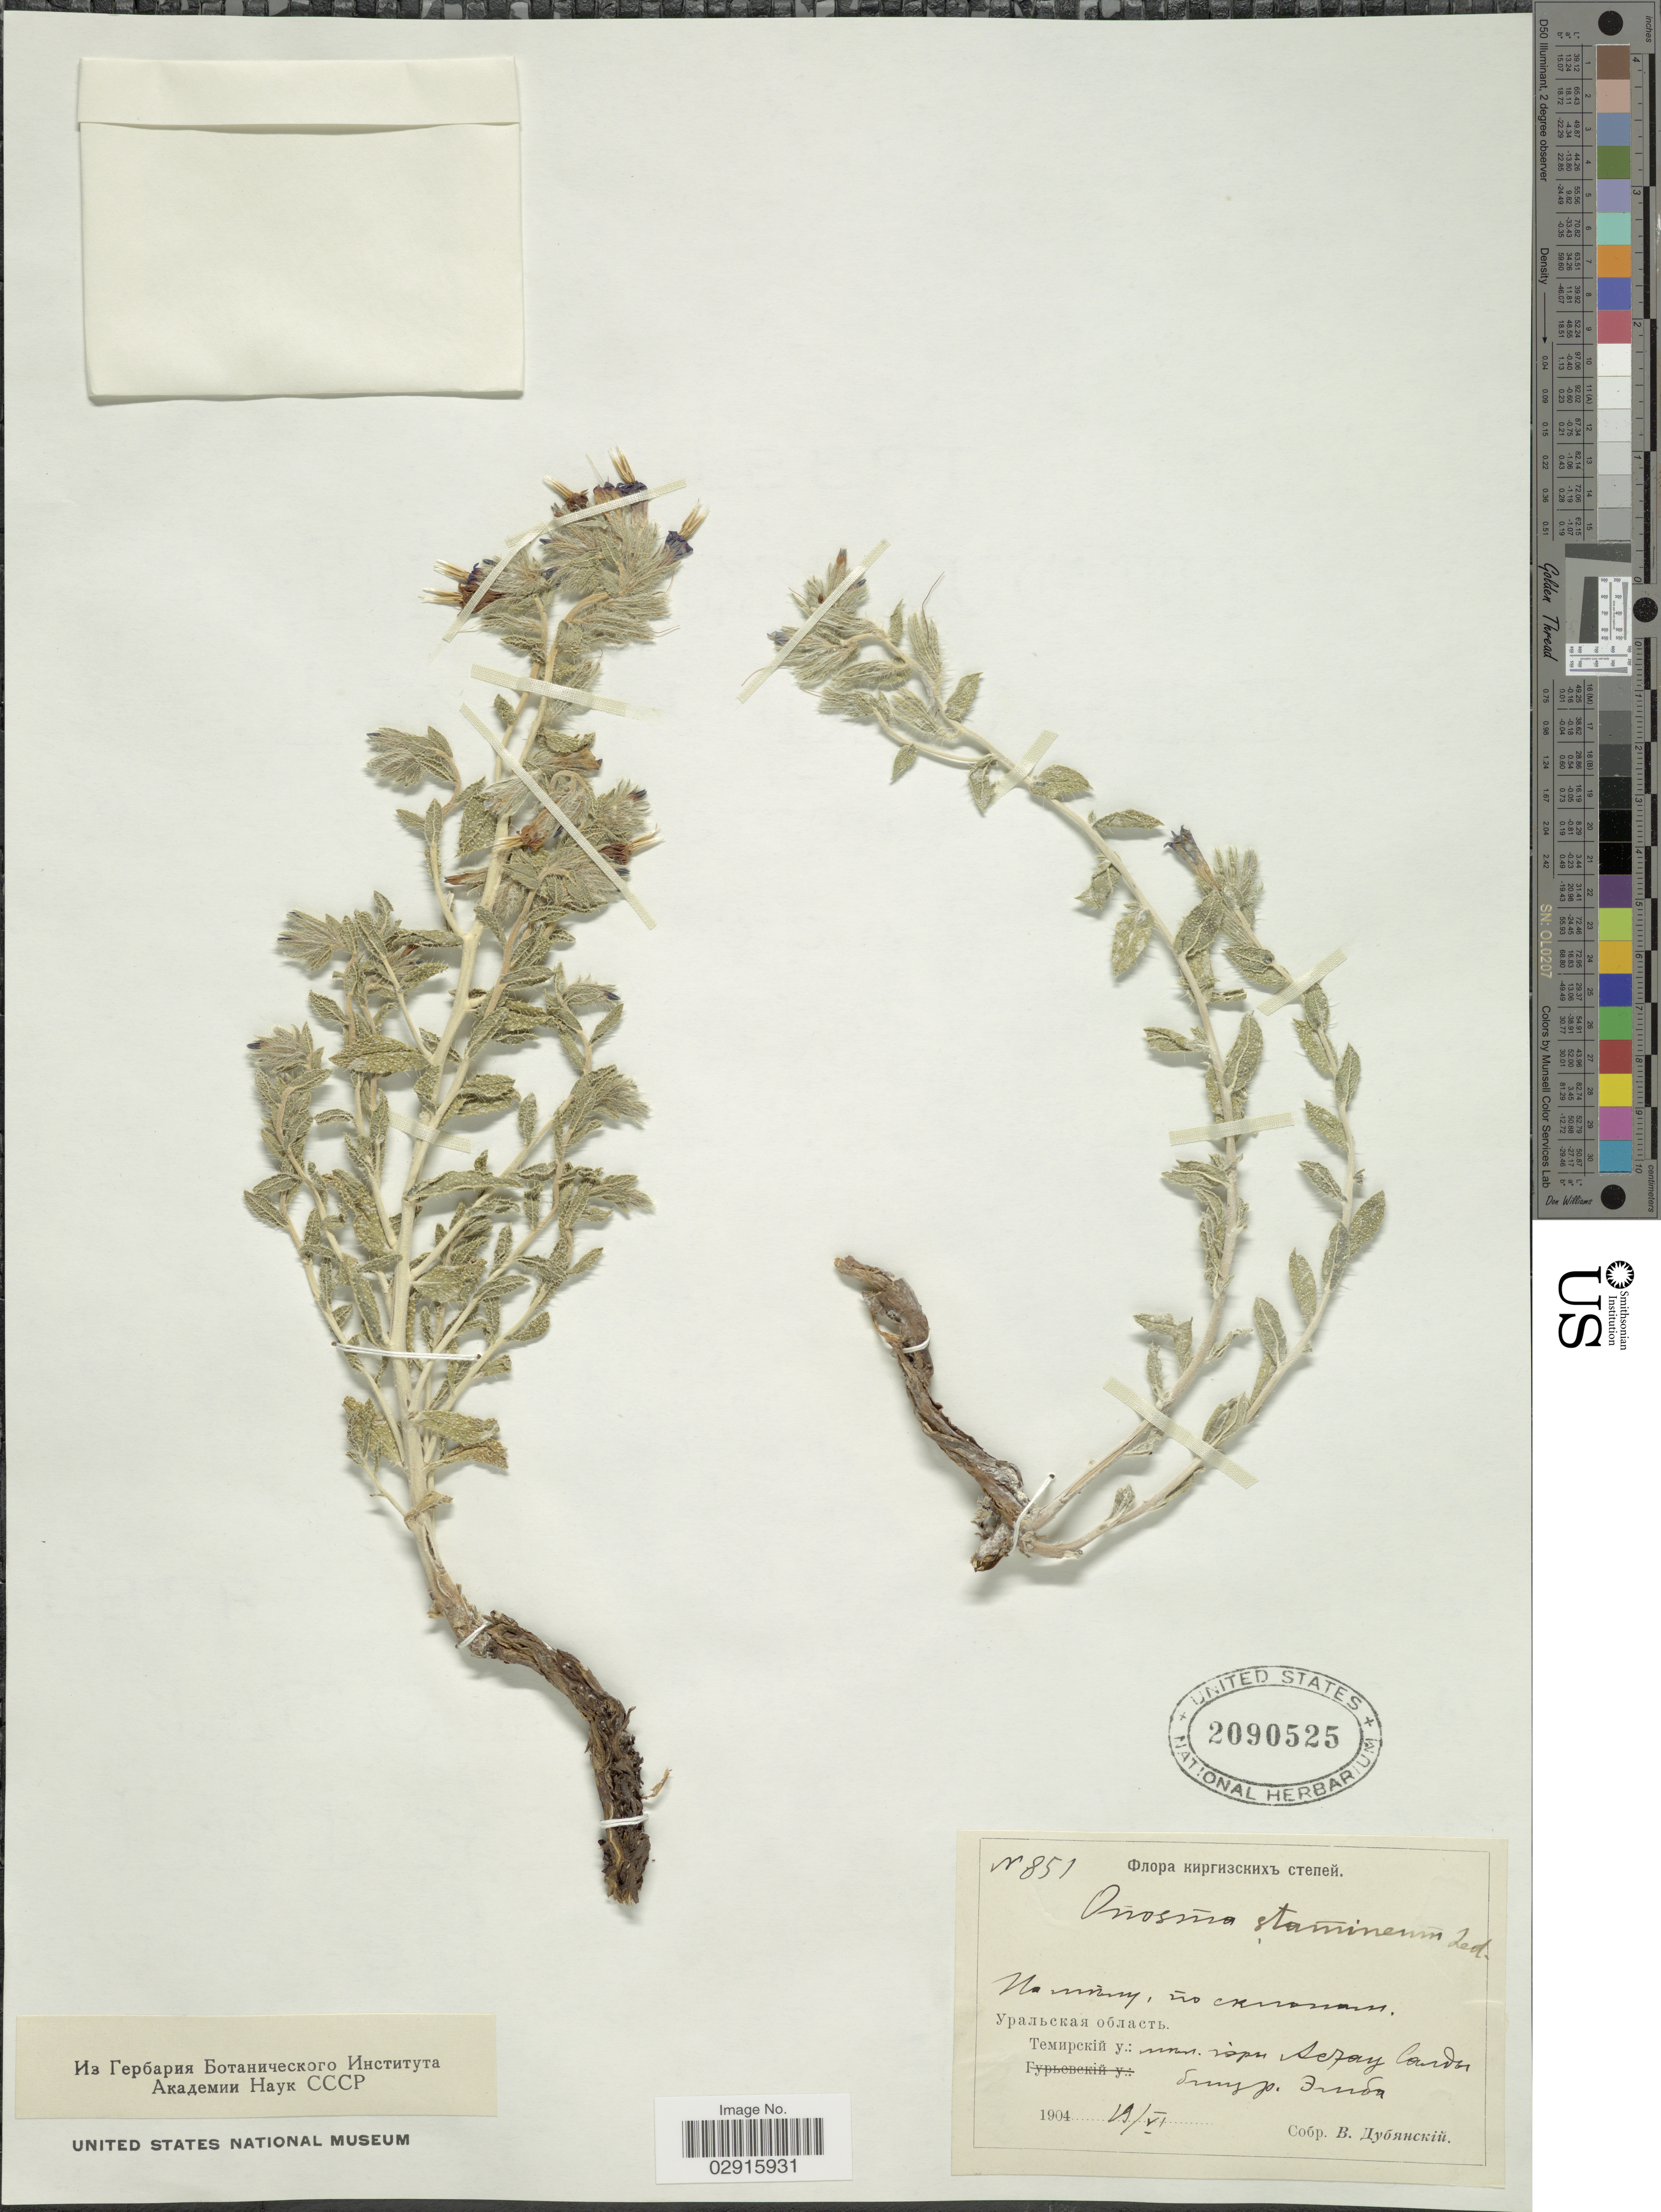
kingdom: Plantae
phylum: Tracheophyta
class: Magnoliopsida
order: Boraginales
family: Boraginaceae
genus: Onosma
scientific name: Onosma staminea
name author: Ledeb.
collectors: V. Dubyansky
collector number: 851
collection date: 1904-06-19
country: Kazakhstan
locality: near Emba River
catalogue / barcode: US 2090525